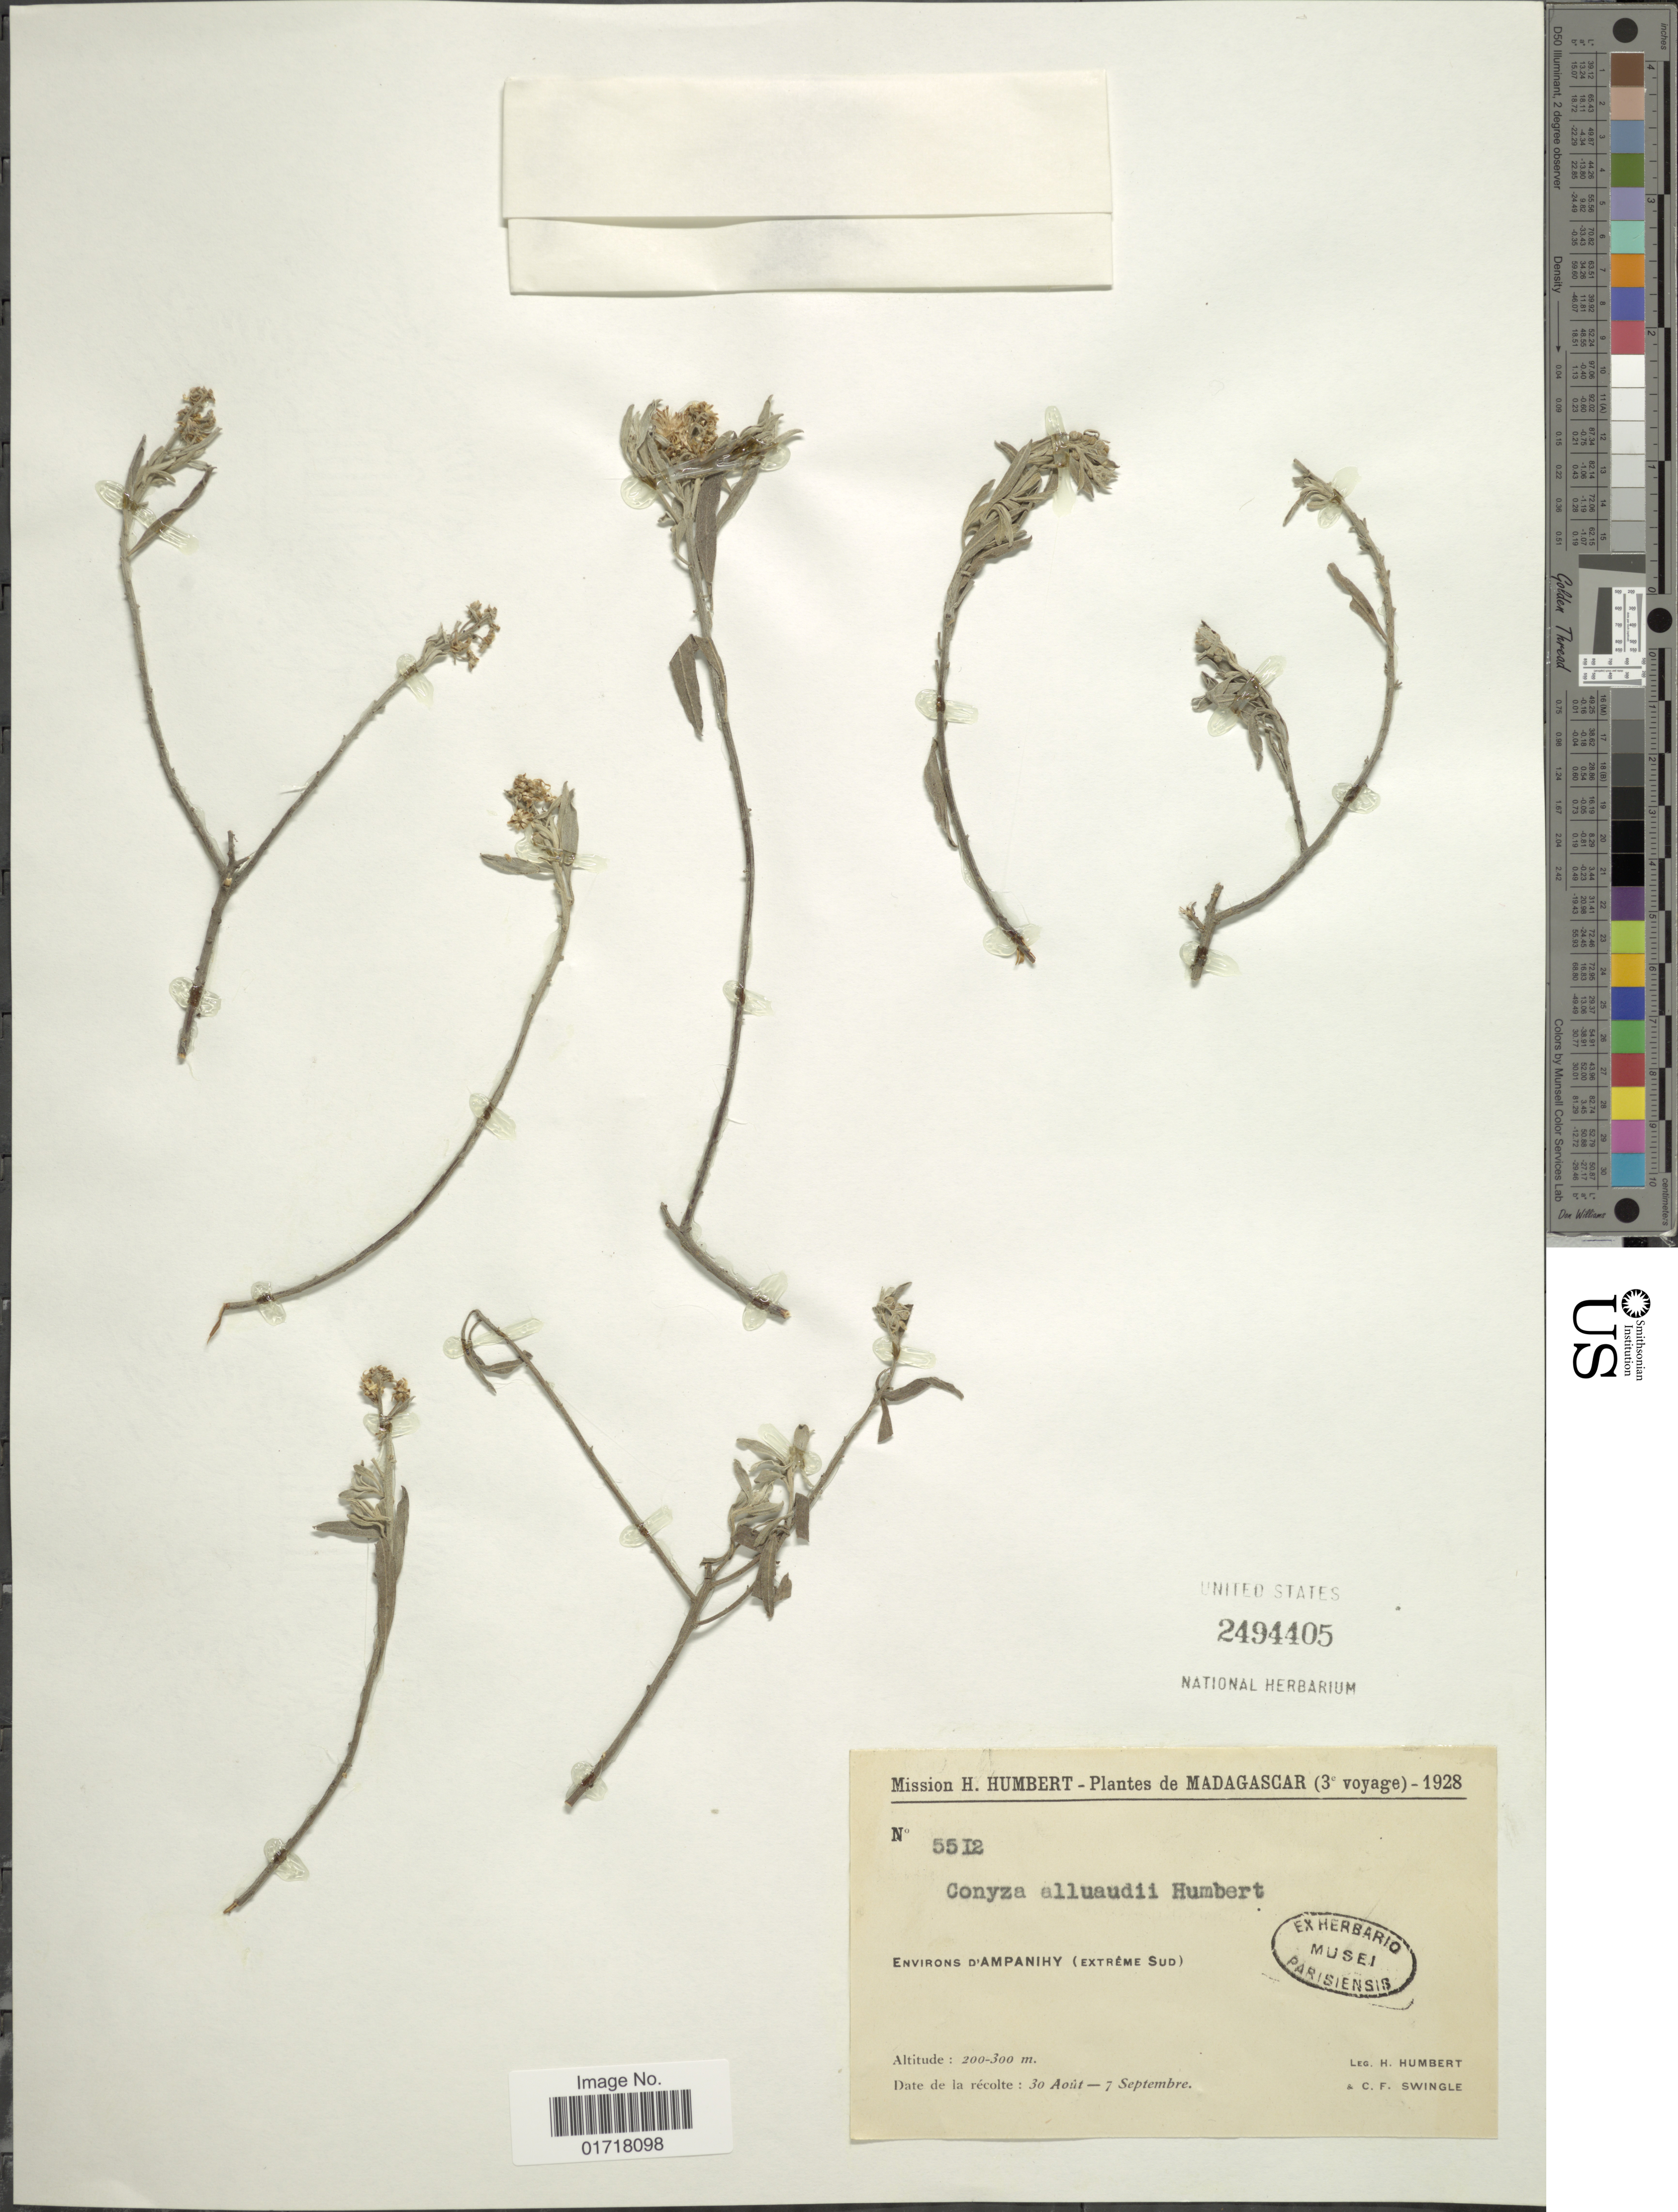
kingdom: Plantae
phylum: Tracheophyta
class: Magnoliopsida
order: Asterales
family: Asteraceae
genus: Conyza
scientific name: Conyza alluaudii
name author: Humbert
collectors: H. Humbert & C. Swingle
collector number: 5512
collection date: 1928-08-30/1928-09-07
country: Madagascar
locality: Environs D'Ampanihy (extreme Sud)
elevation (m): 200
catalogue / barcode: US 2494405